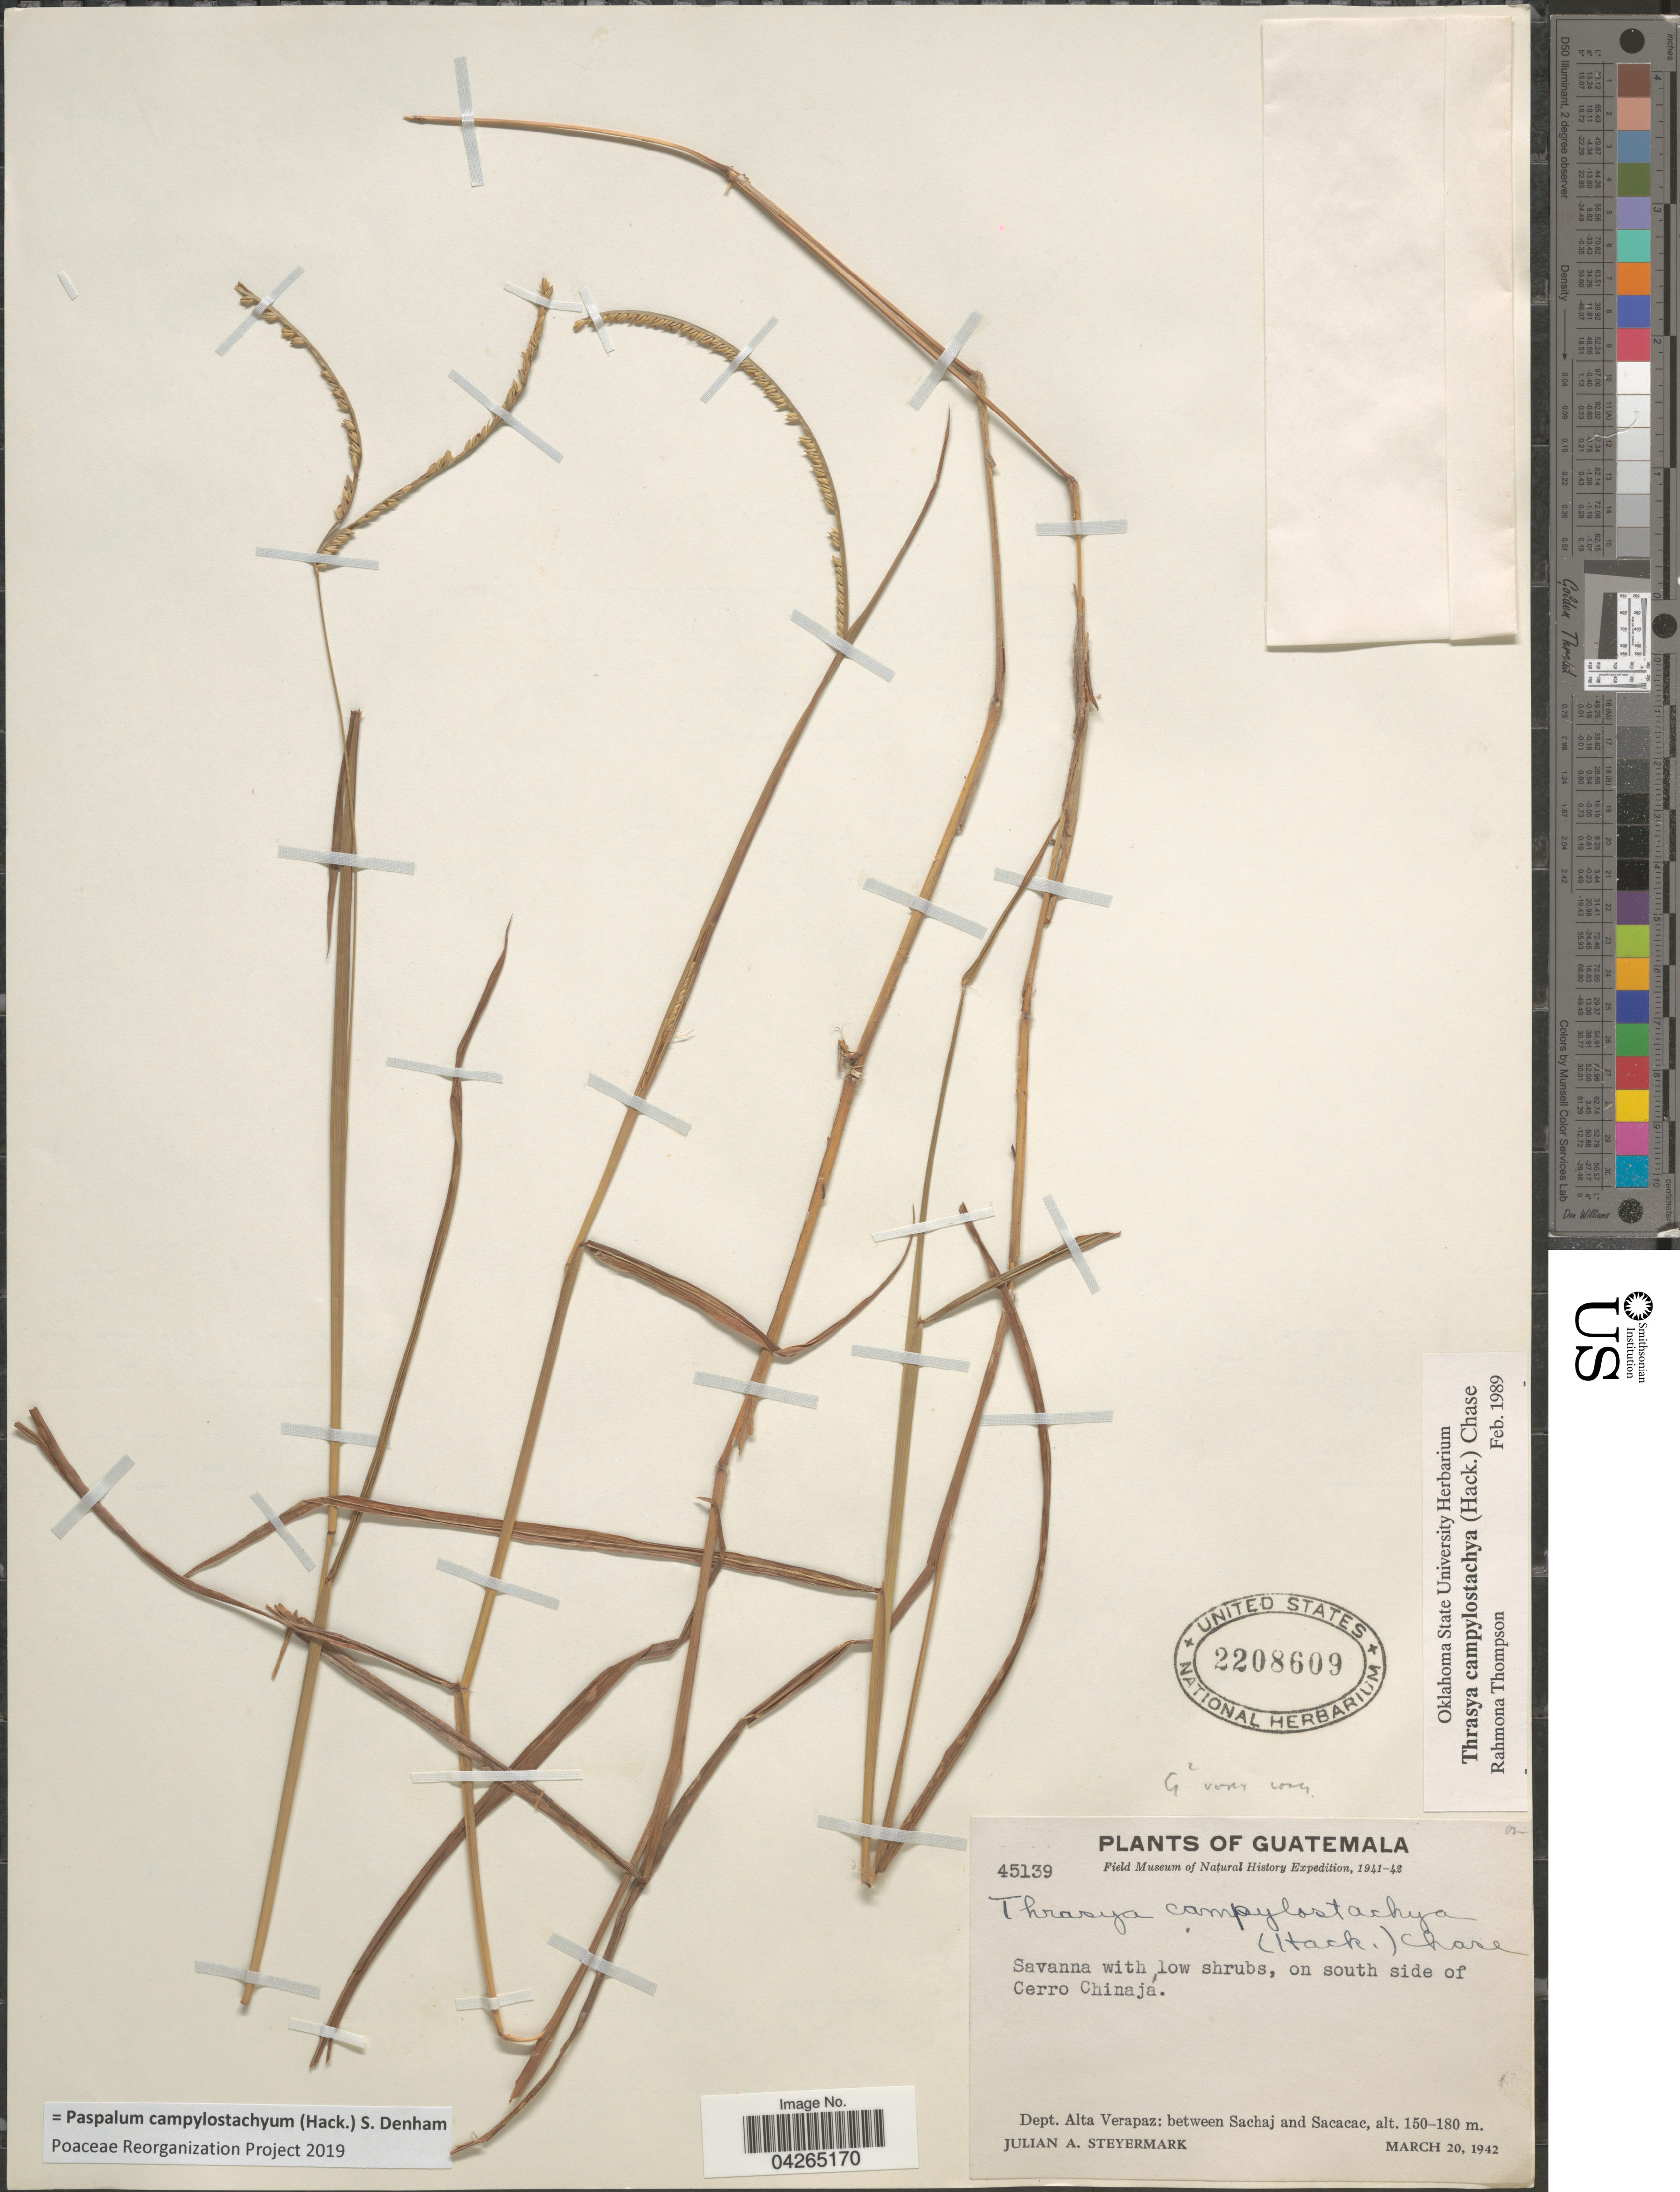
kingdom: Plantae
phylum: Tracheophyta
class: Liliopsida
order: Poales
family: Poaceae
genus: Paspalum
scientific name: Paspalum campylostachyum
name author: (Hack.) S. Denham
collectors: J. Steyermark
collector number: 45139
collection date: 1942-03-20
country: Guatemala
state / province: Alta Verapaz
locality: Field Museum of Natural History Expedition, 1941-42. On south side of Cerro Chinaja. Dept. Alta Verapaz: between Sachaj and Sacacac.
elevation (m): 150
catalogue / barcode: US 2208609